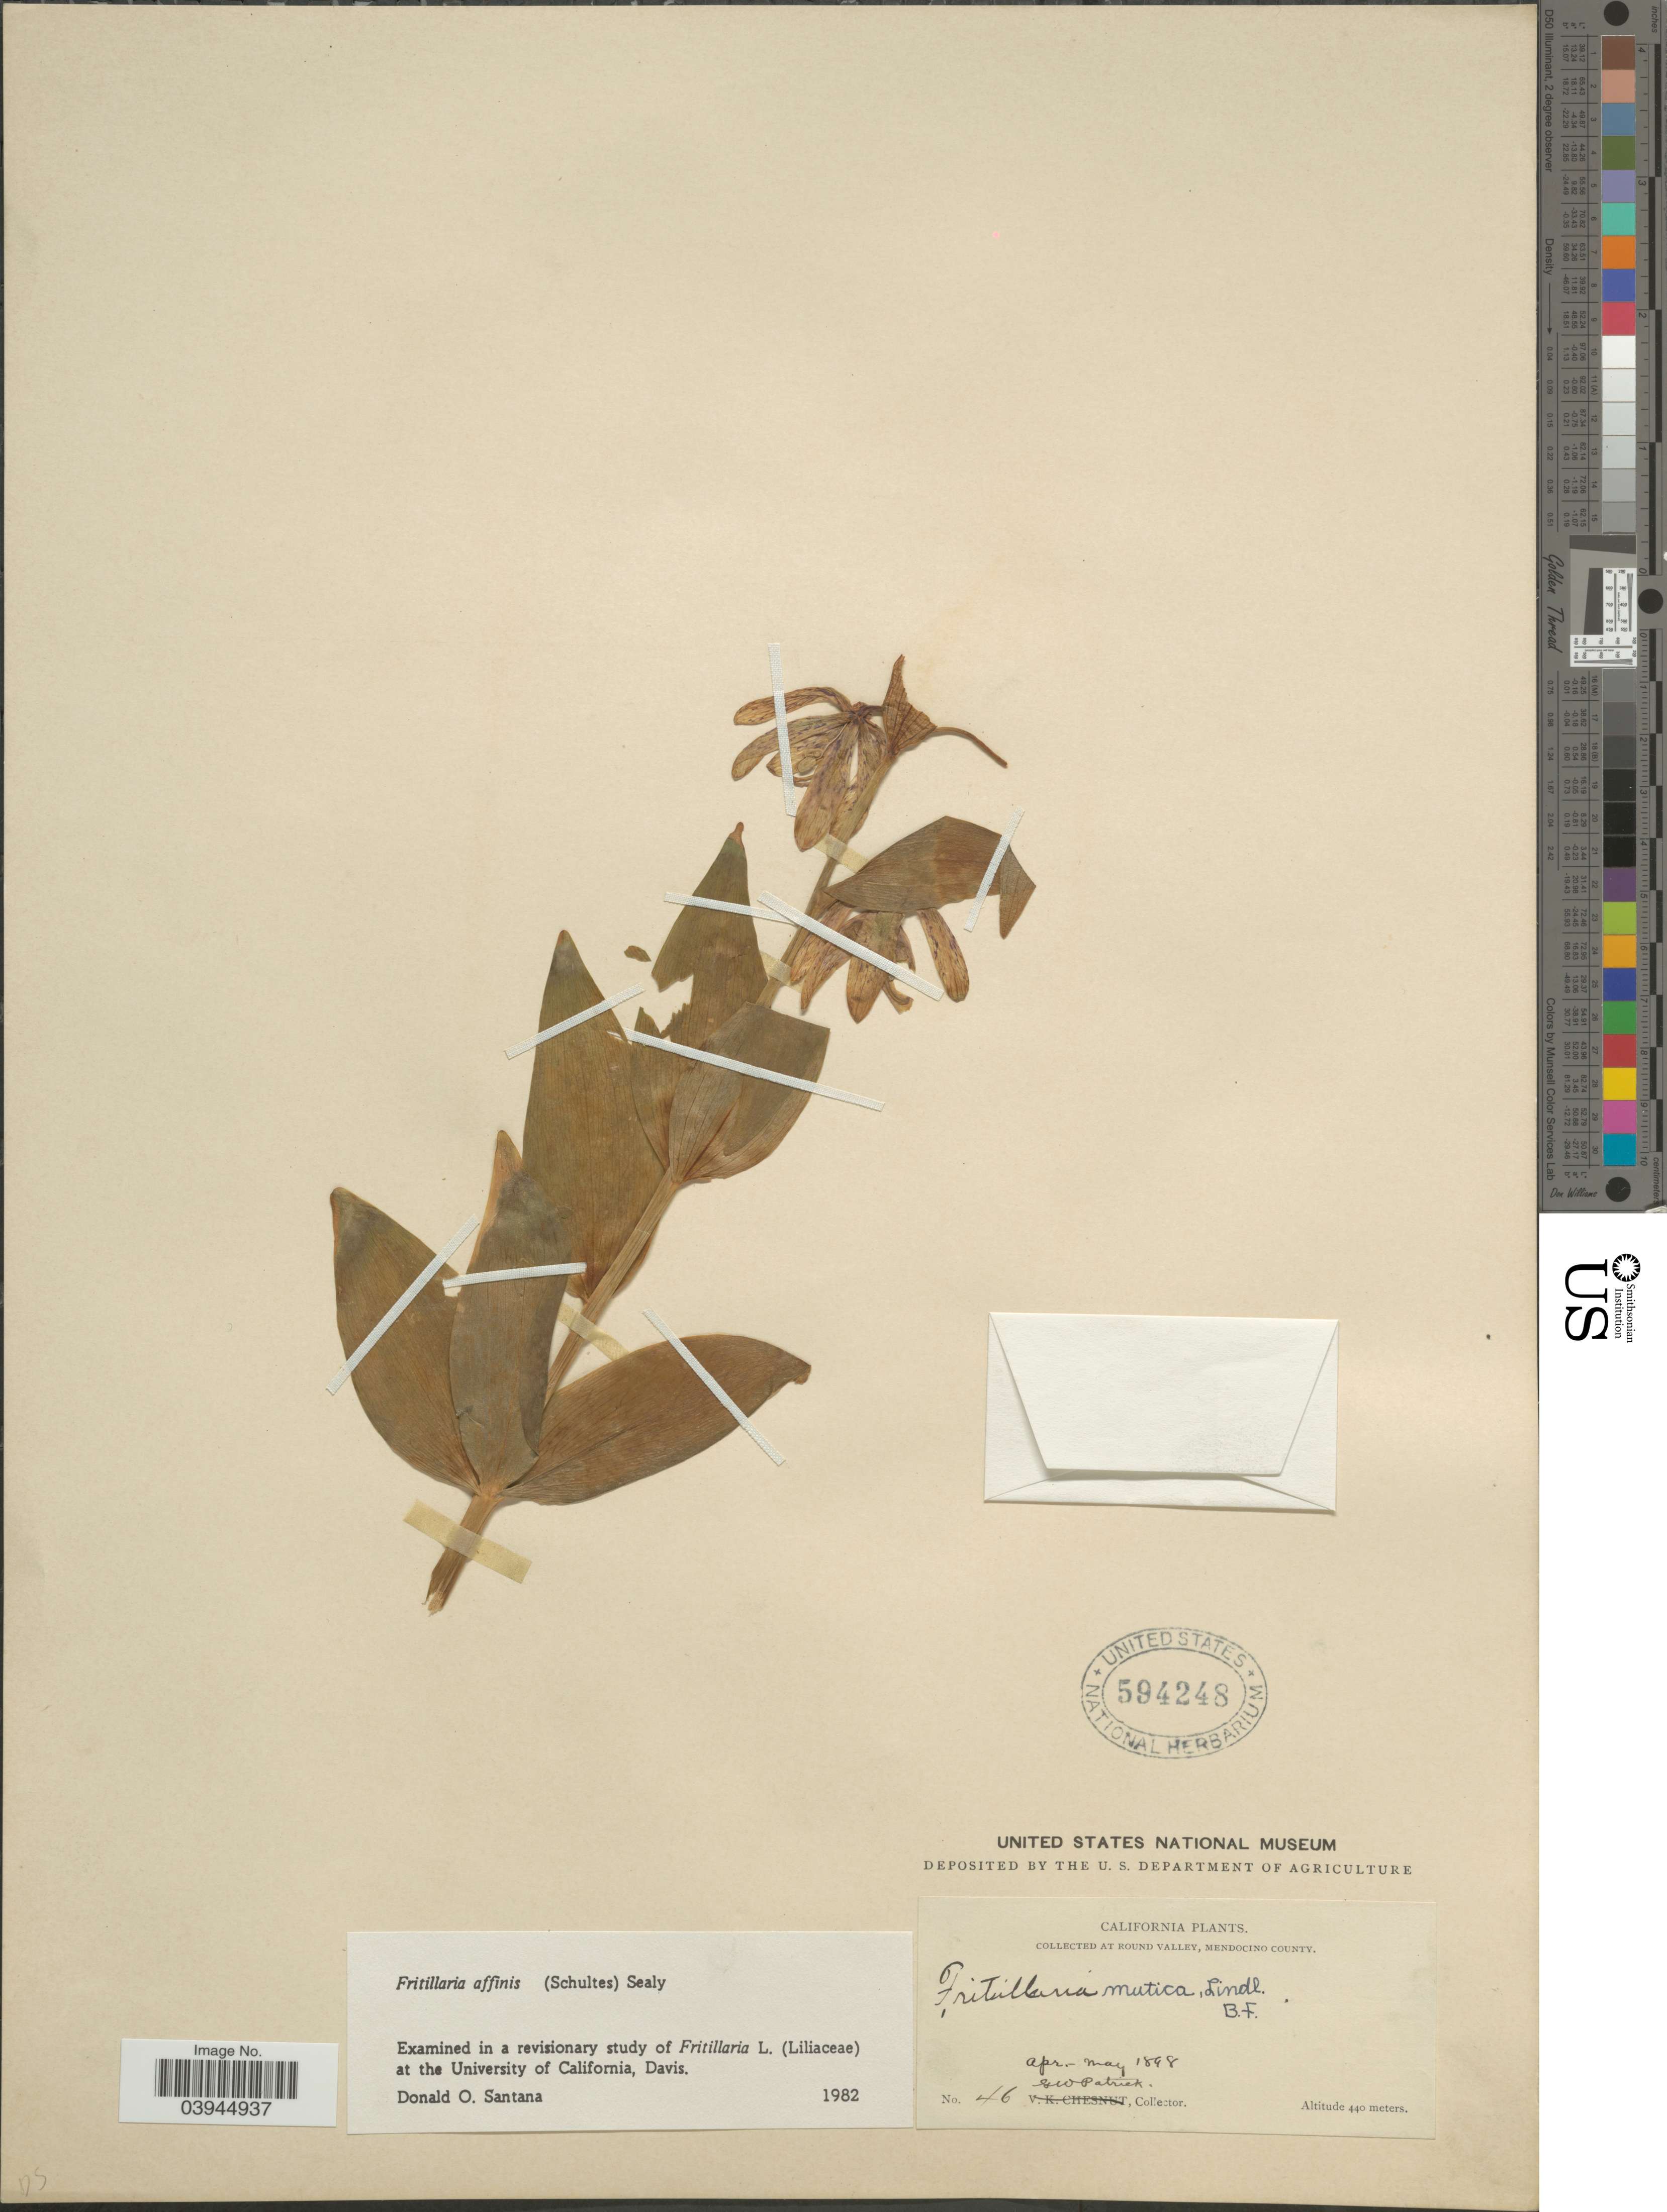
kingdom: Plantae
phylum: Tracheophyta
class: Liliopsida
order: Liliales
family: Liliaceae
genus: Fritillaria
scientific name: Fritillaria affinis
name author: (Schult. & Schult. f.) Sealy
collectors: G. Patrick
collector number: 46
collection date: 1898-04/1898-05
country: United States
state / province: California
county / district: Mendocino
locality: At Round Valley, Mendocino County.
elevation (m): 440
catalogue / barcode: US 594248